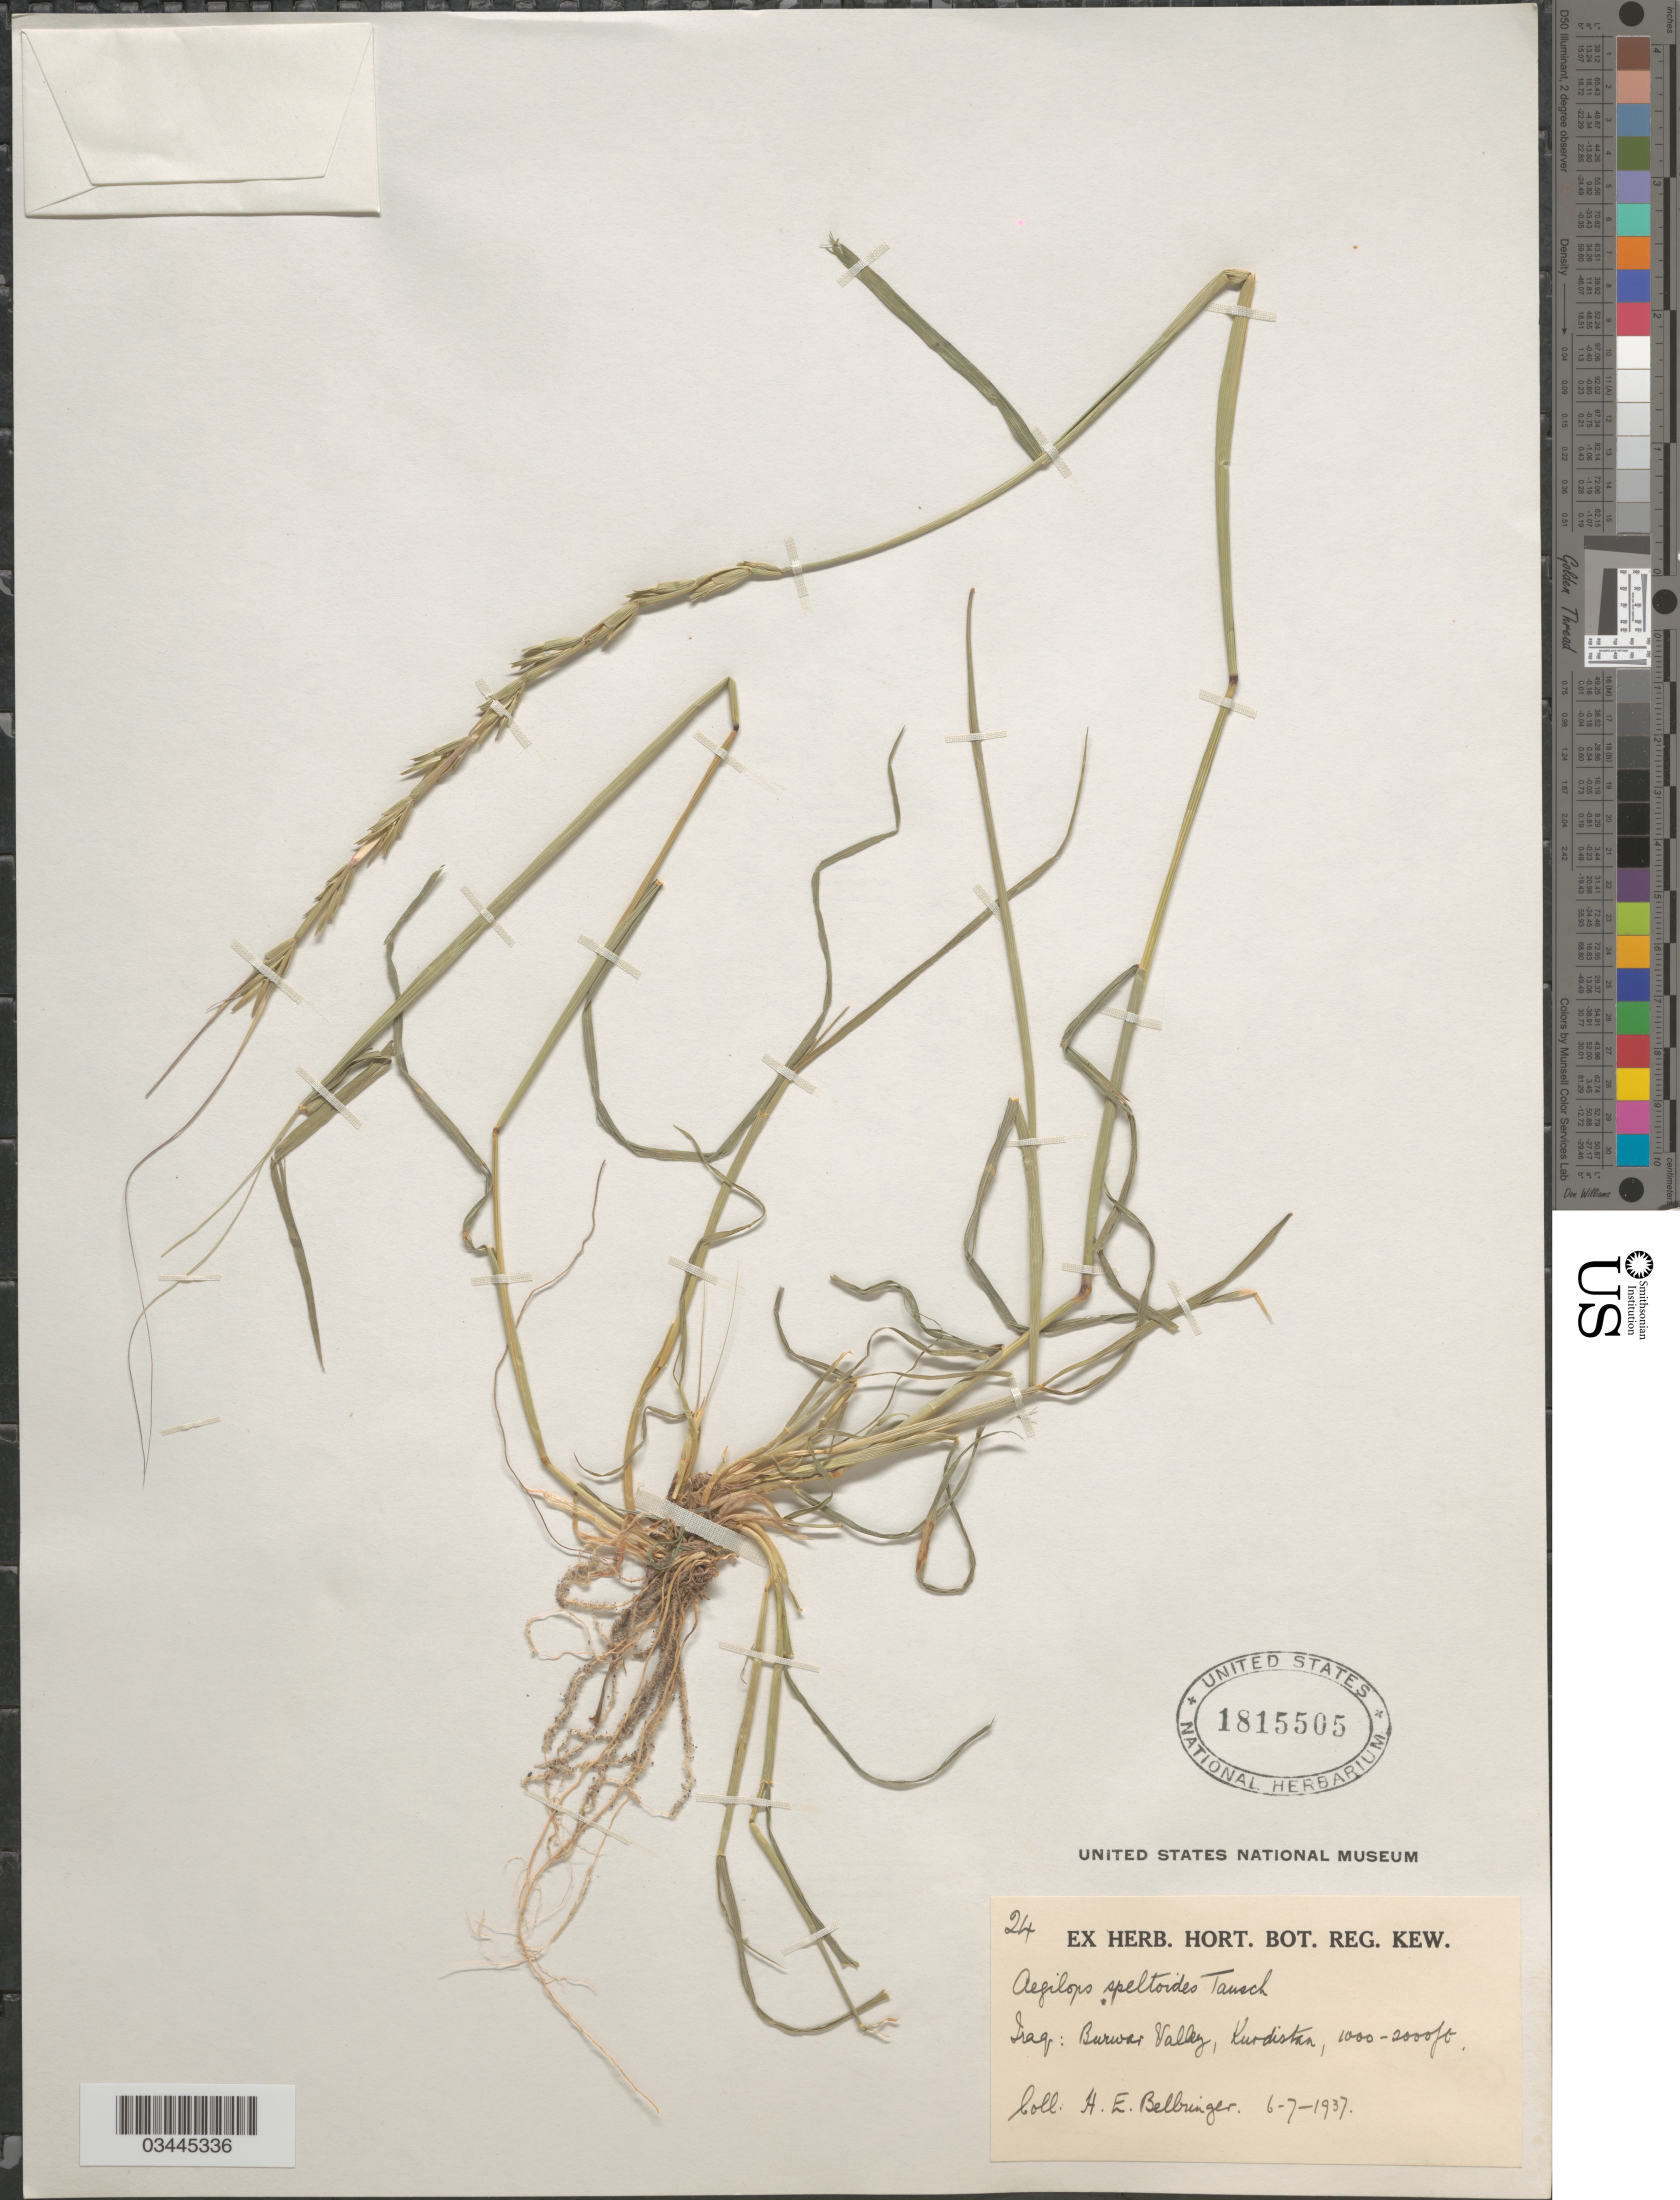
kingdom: Plantae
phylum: Tracheophyta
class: Liliopsida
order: Poales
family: Poaceae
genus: Aegilops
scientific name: Aegilops speltoides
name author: Tausch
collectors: H. Belbinger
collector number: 24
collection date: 1937-07-06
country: Iran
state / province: Kurdistan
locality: Burwai Valley.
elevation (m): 305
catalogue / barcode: US 1815505